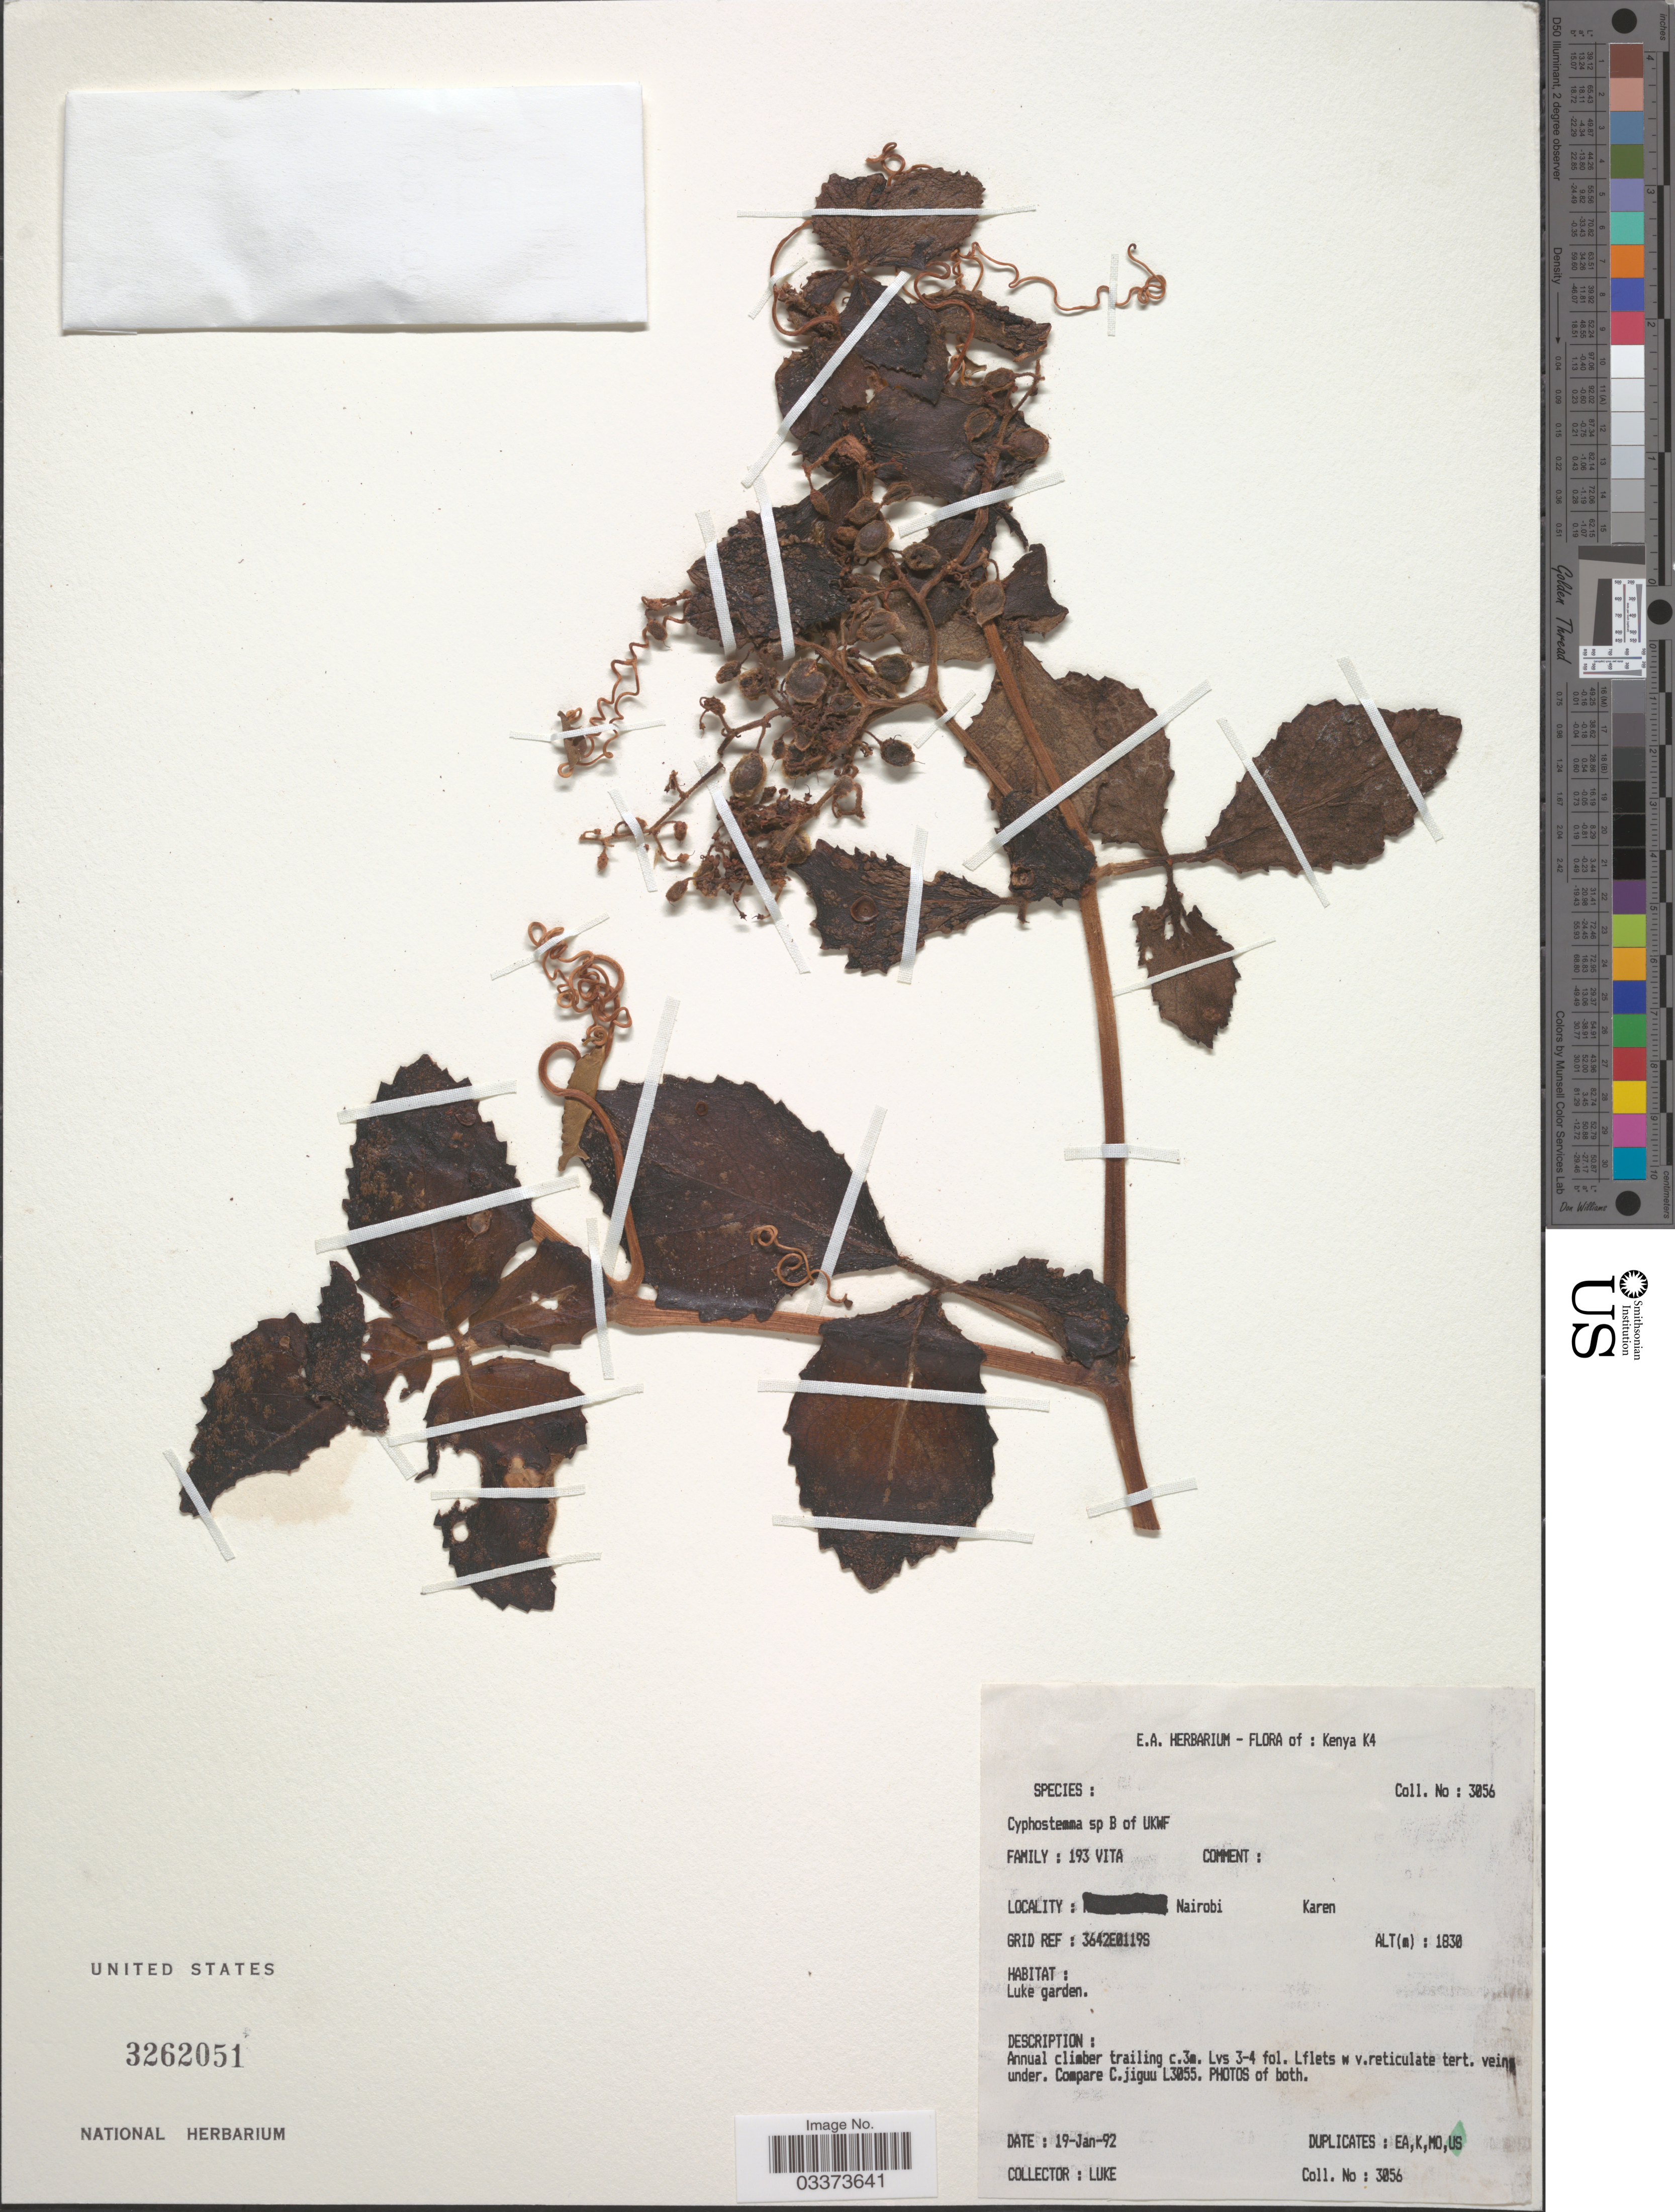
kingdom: Plantae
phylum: Tracheophyta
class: Magnoliopsida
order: Vitales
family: Vitaceae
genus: Cyphostemma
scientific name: Cyphostemma sp.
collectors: -. Luke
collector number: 3056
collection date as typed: Transcribed d/m/y: 19/1/92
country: Kenya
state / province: Nairobi Area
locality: Kenya K4. Nairobi. Karen. Luke garden.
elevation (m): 1830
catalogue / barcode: US 3262051